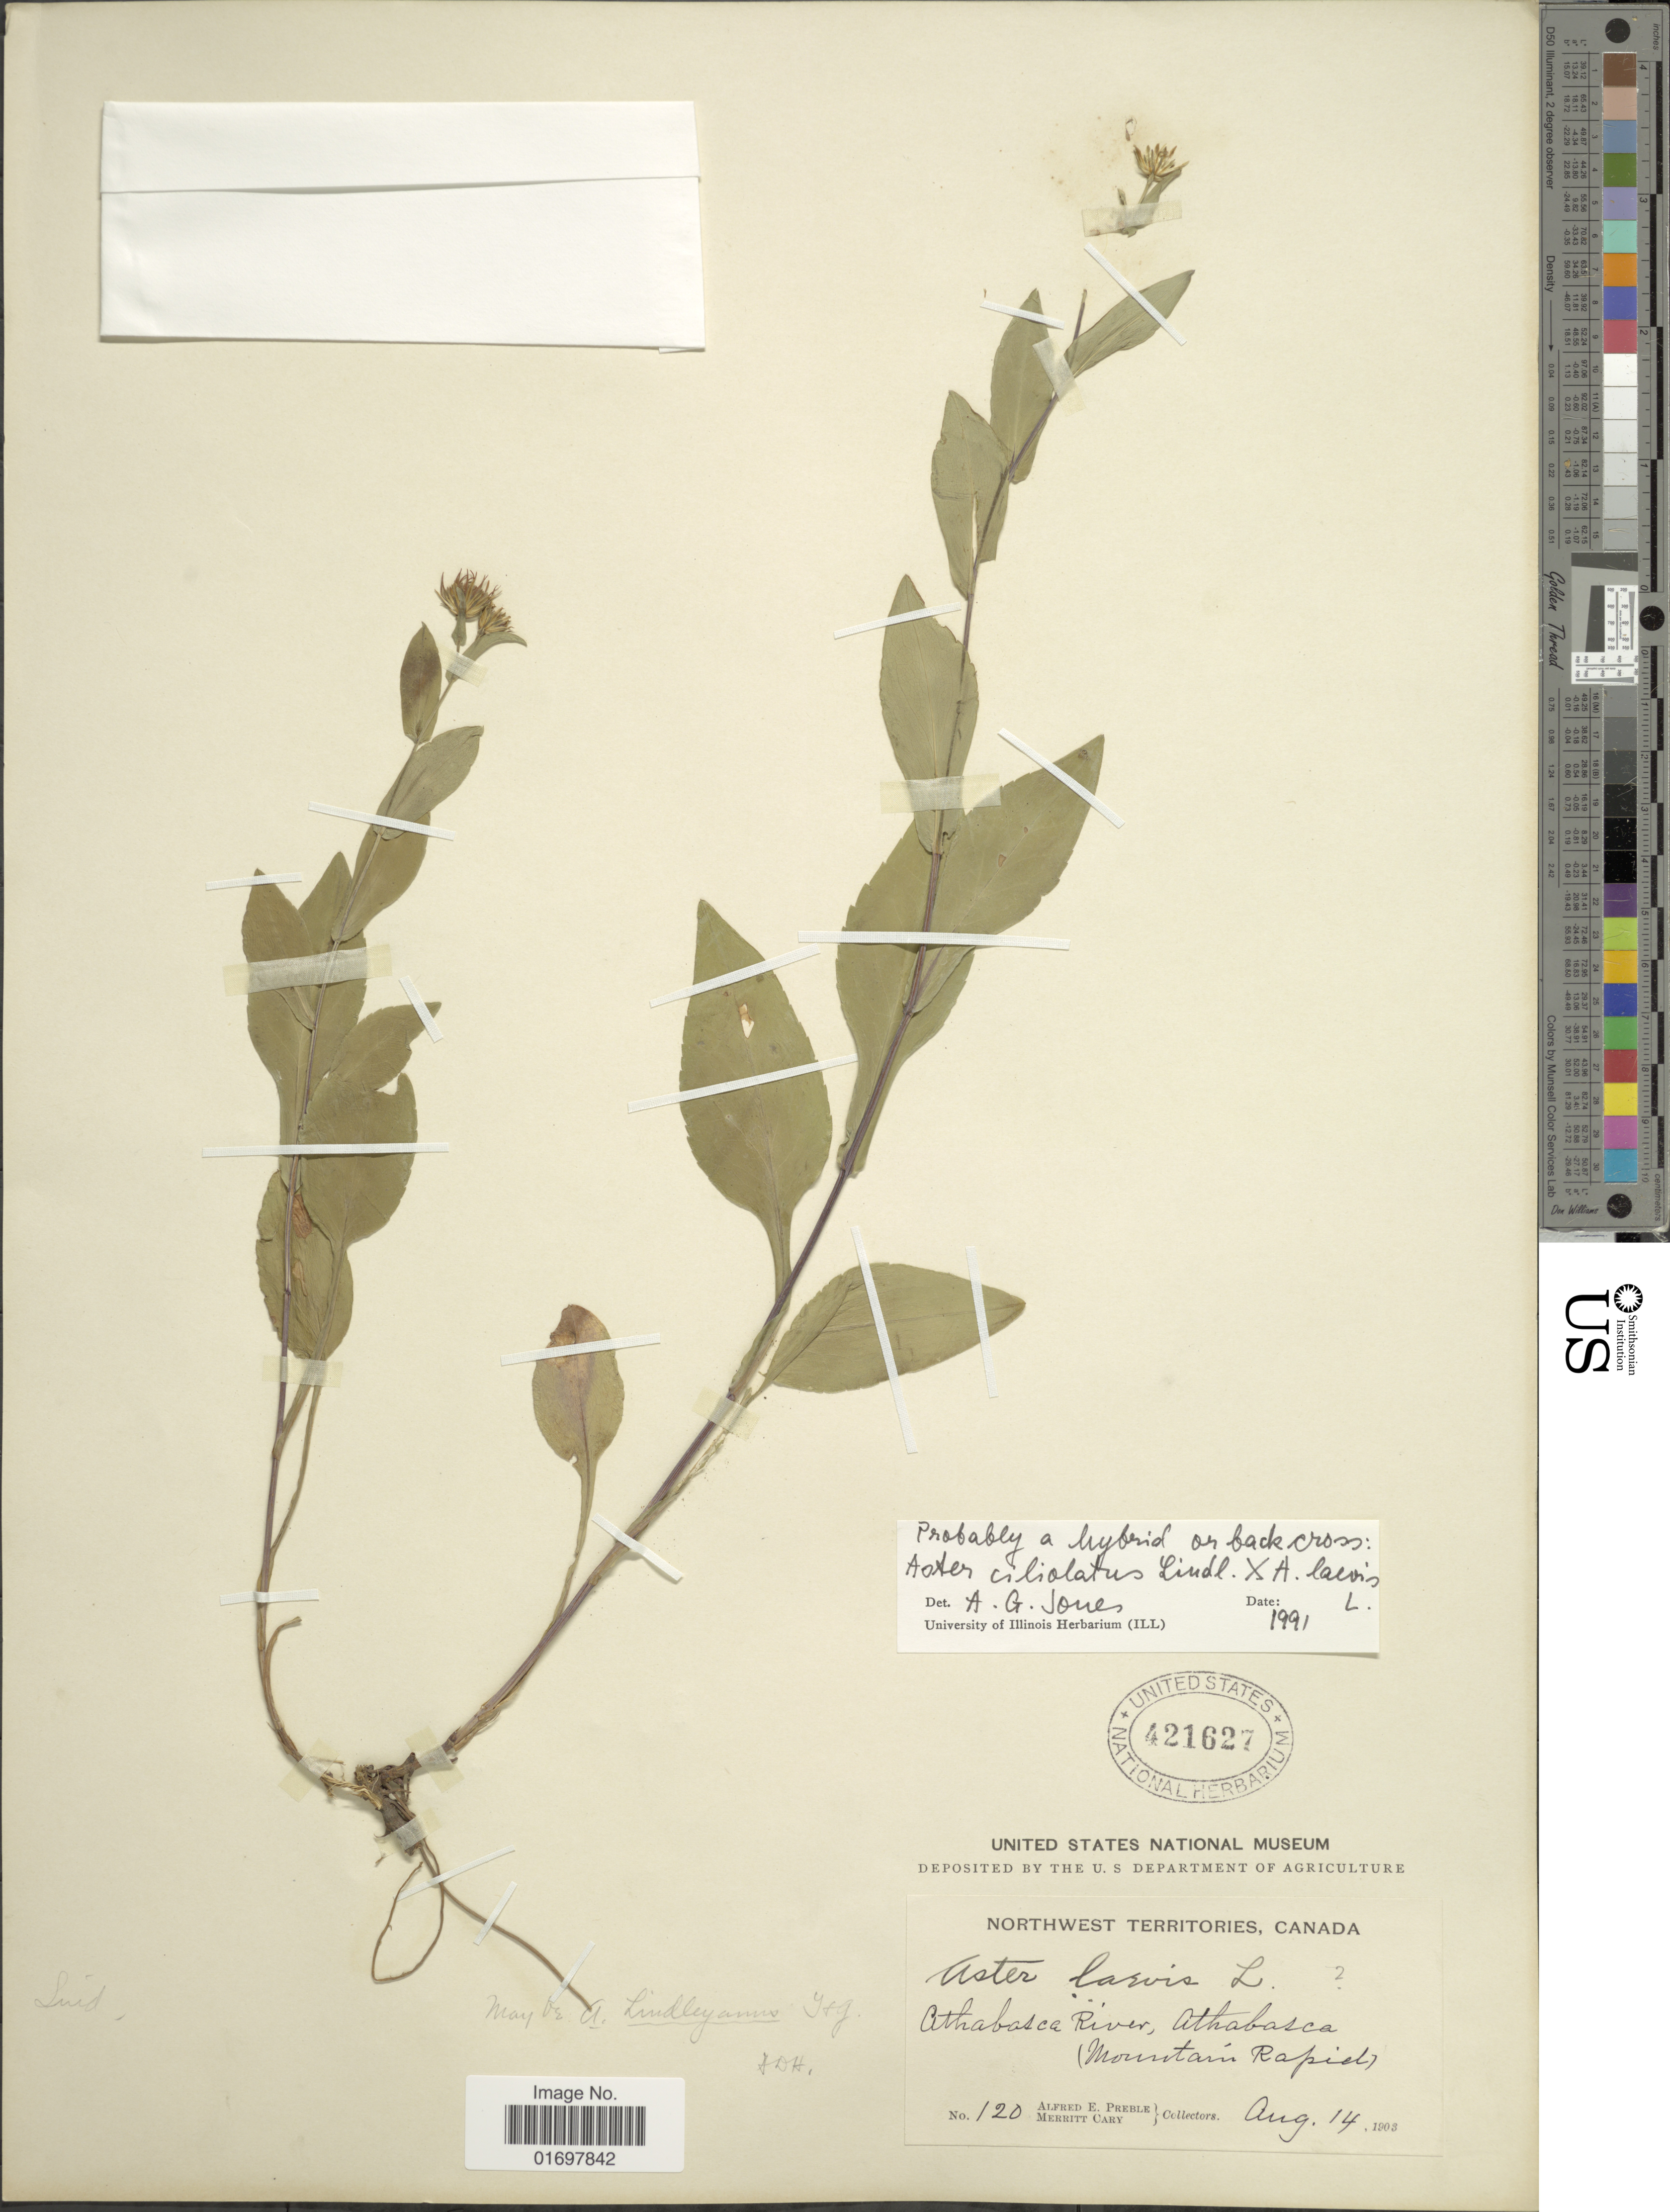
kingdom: Plantae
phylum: Tracheophyta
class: Magnoliopsida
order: Asterales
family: Asteraceae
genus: Symphyotrichum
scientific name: Symphyotrichum ciliolatum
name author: (Lindl.) Á. Löve & D. Löve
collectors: A. Preble & M. Cary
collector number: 120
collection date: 1903-08-14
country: Canada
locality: Athabasca River, Athabasca (Mountain Rapid)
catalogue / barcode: US 421627